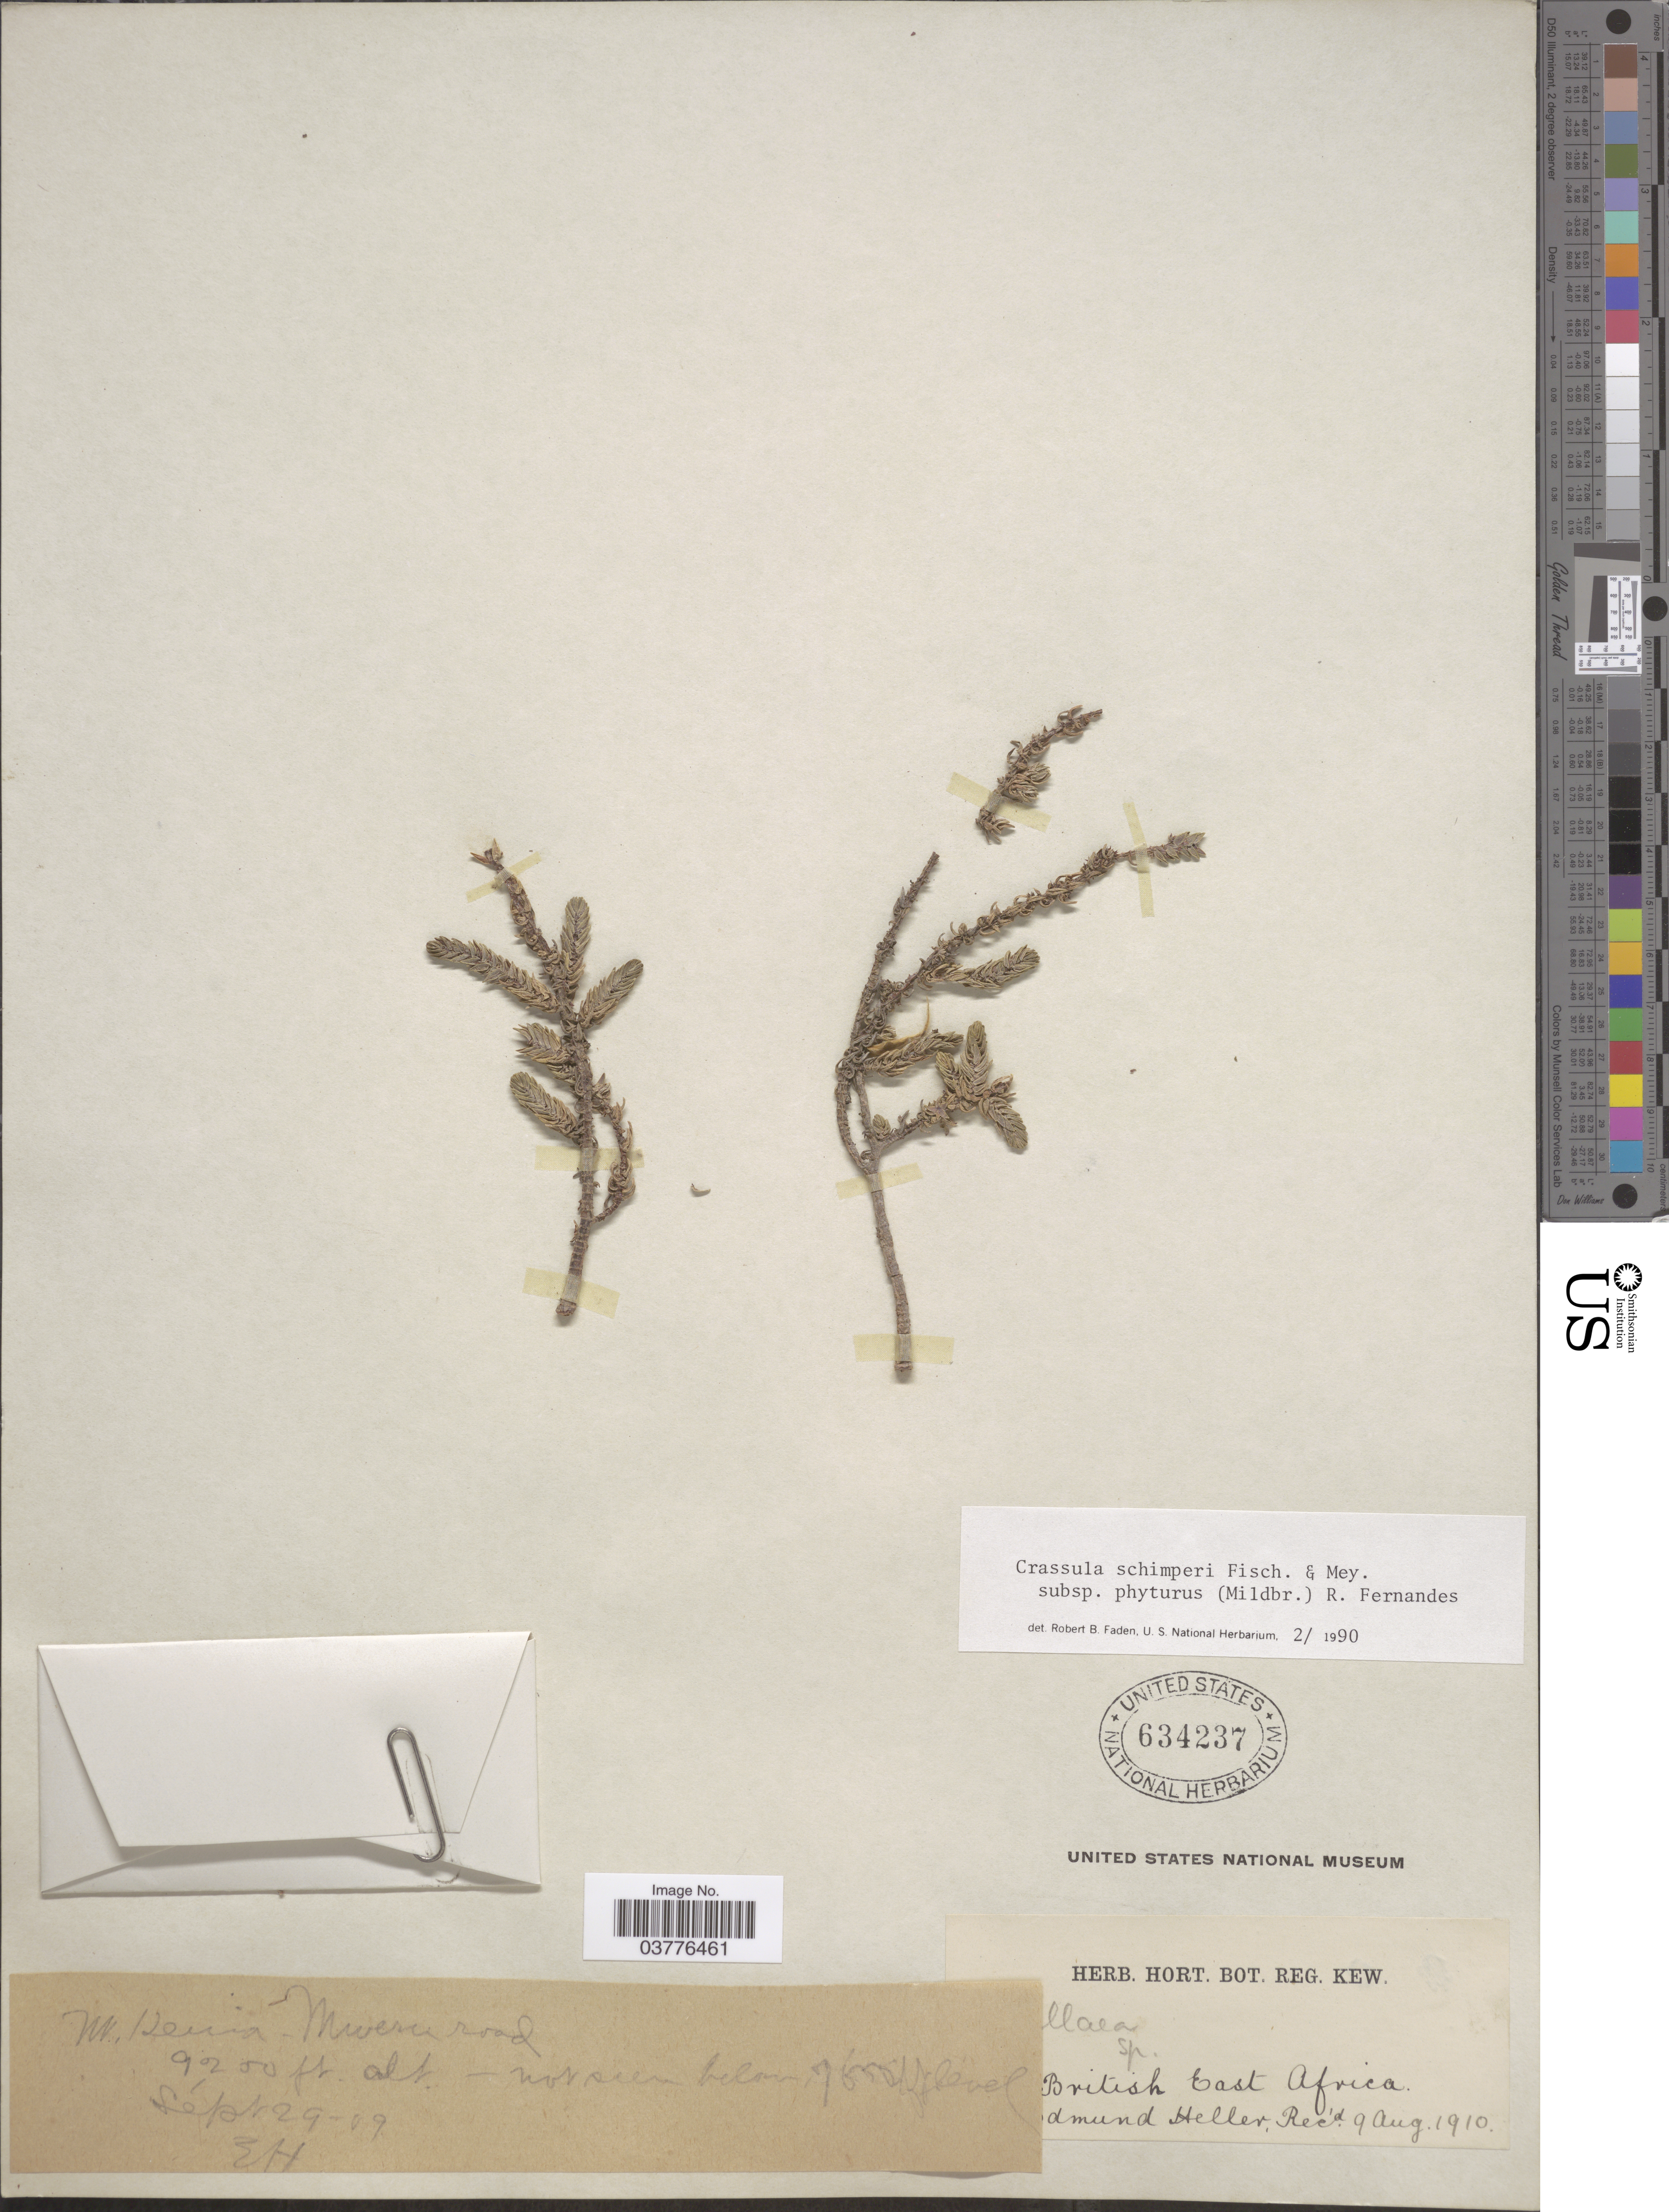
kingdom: Plantae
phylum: Tracheophyta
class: Magnoliopsida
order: Saxifragales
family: Crassulaceae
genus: Crassula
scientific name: Crassula schimperi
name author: Fisch. & C.A. Mey.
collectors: E. Heller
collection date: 1909-09-29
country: Kenya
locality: Mt Kenia - Mweru road. * British East Africa.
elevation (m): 2819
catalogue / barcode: US 634237